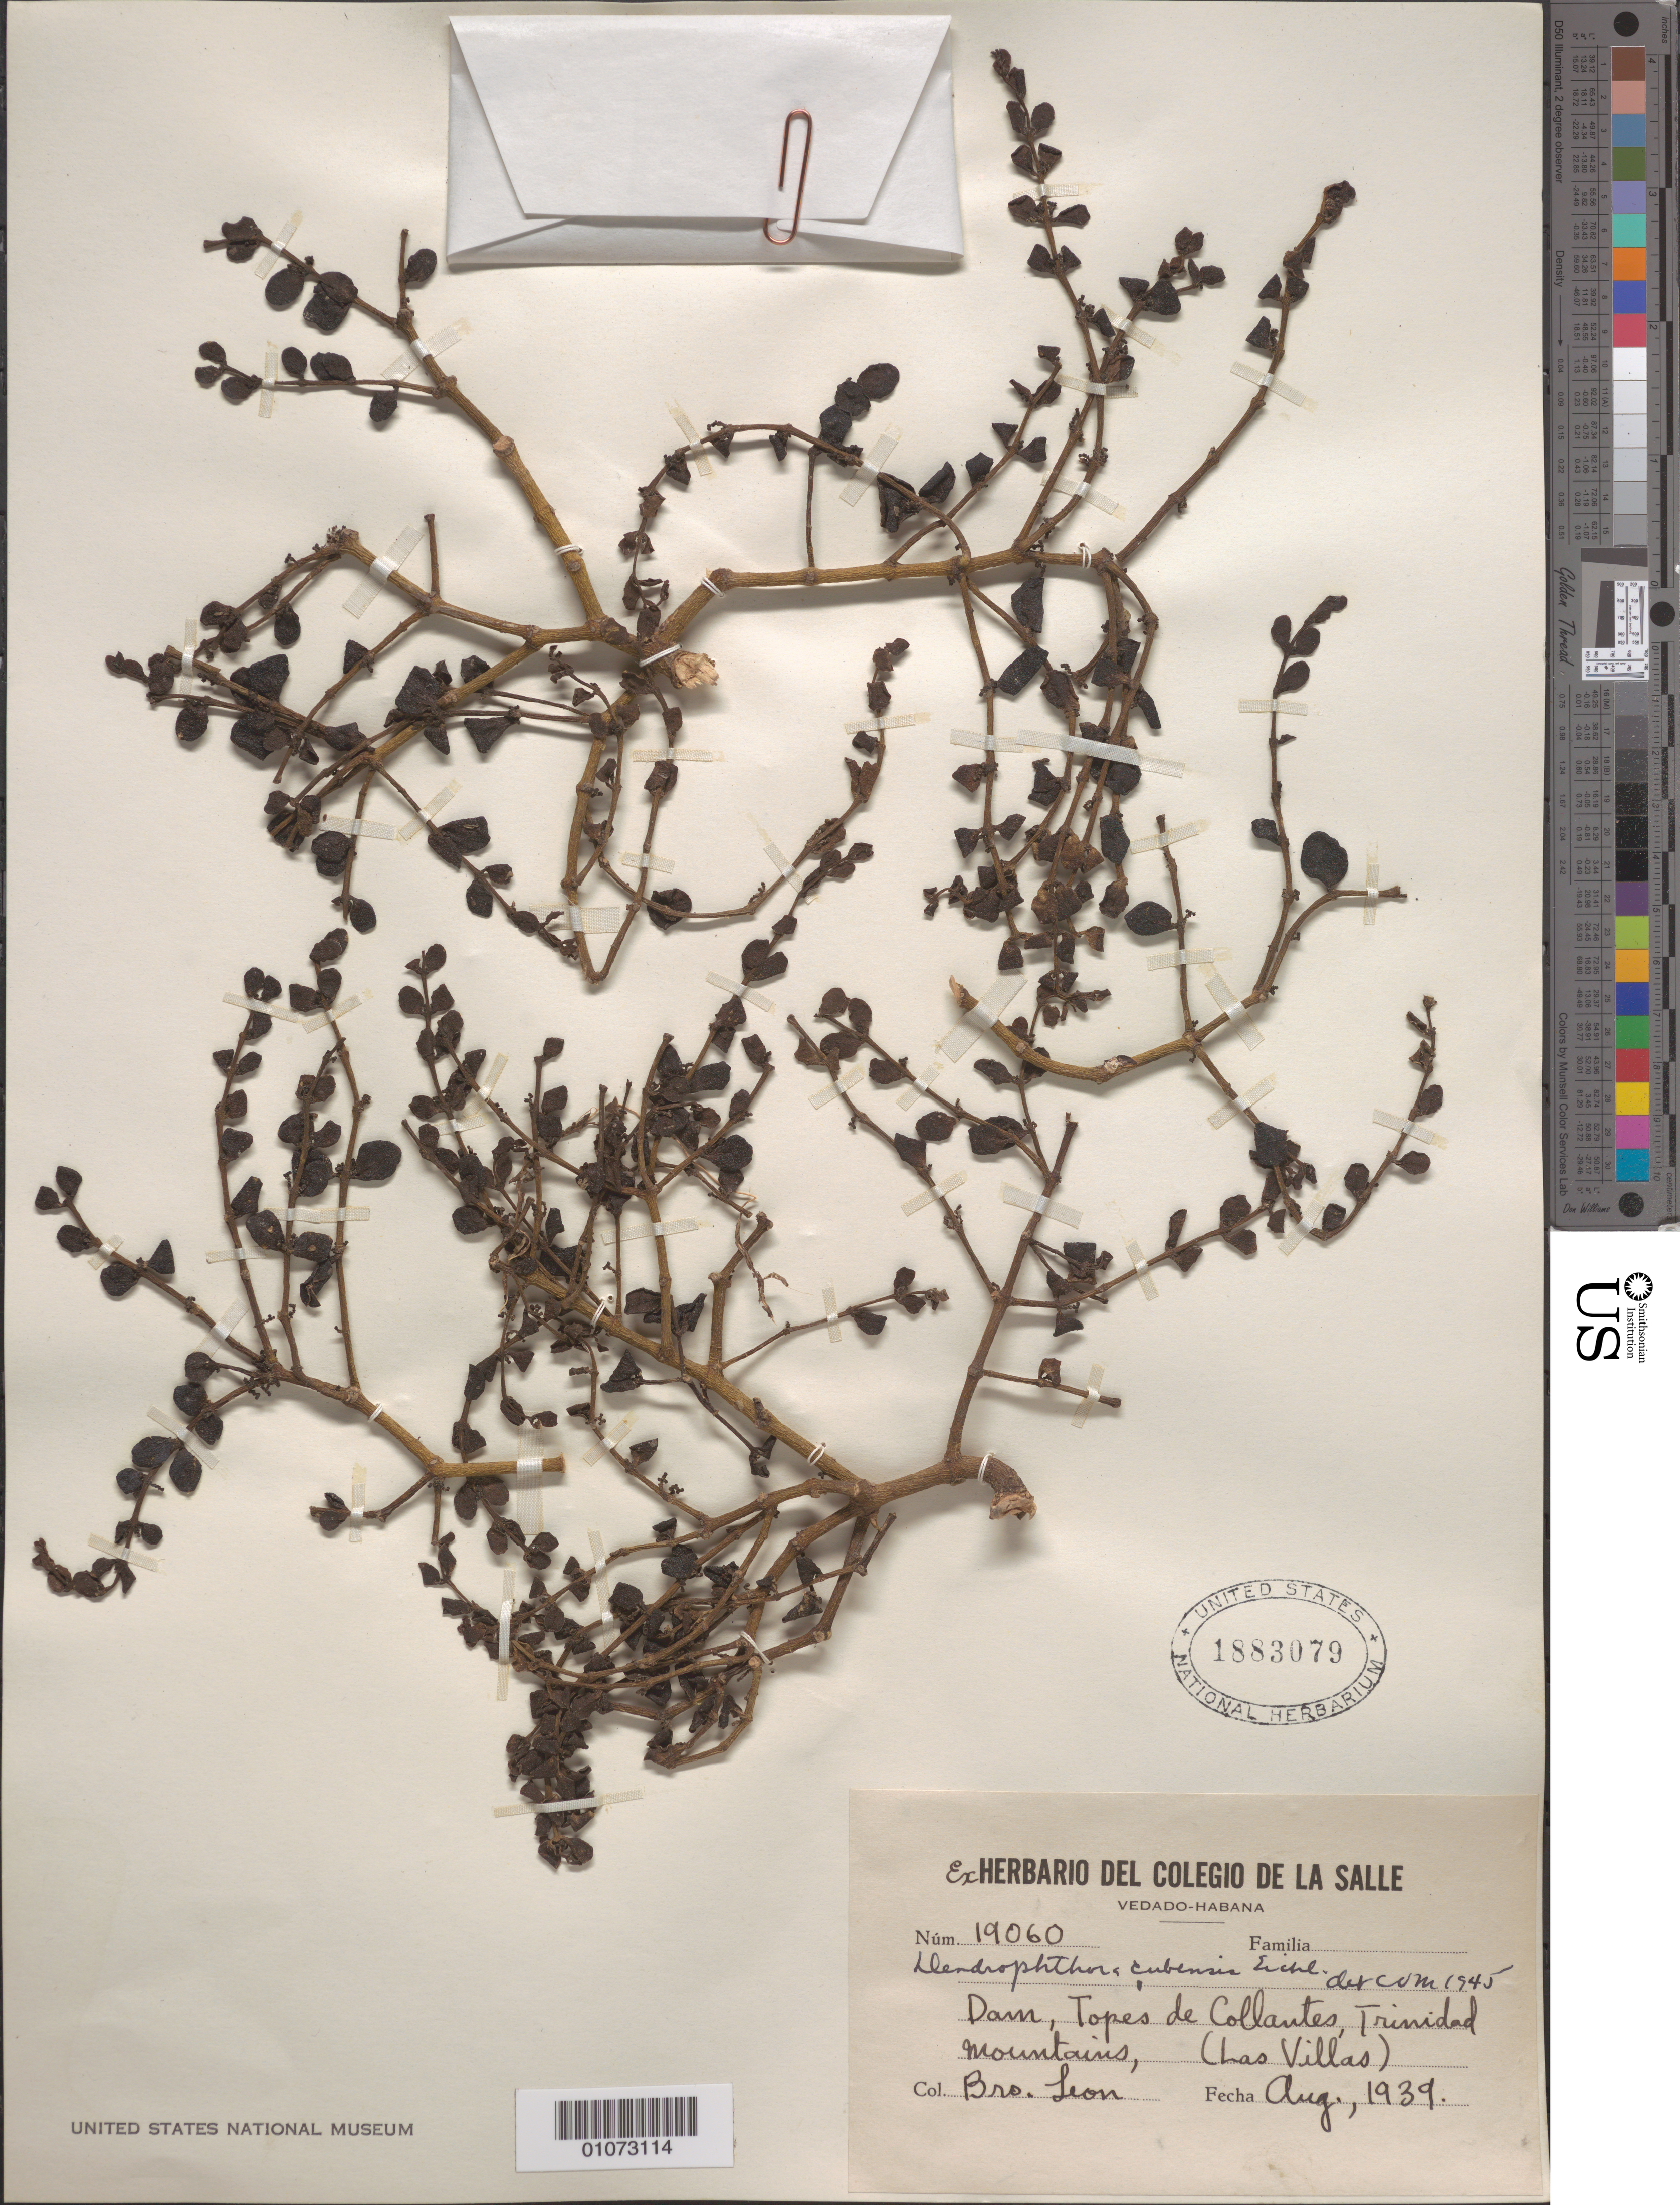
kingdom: Plantae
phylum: Tracheophyta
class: Magnoliopsida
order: Santalales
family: Viscaceae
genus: Dendrophthora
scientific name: Dendrophthora cubensis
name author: Eichler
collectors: Bro. León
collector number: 19060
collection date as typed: Aug 1939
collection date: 1939-08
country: Cuba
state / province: Las Villas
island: Cuba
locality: Dam, Topes de Collantes, Trinidad mountains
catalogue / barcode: US 1883079